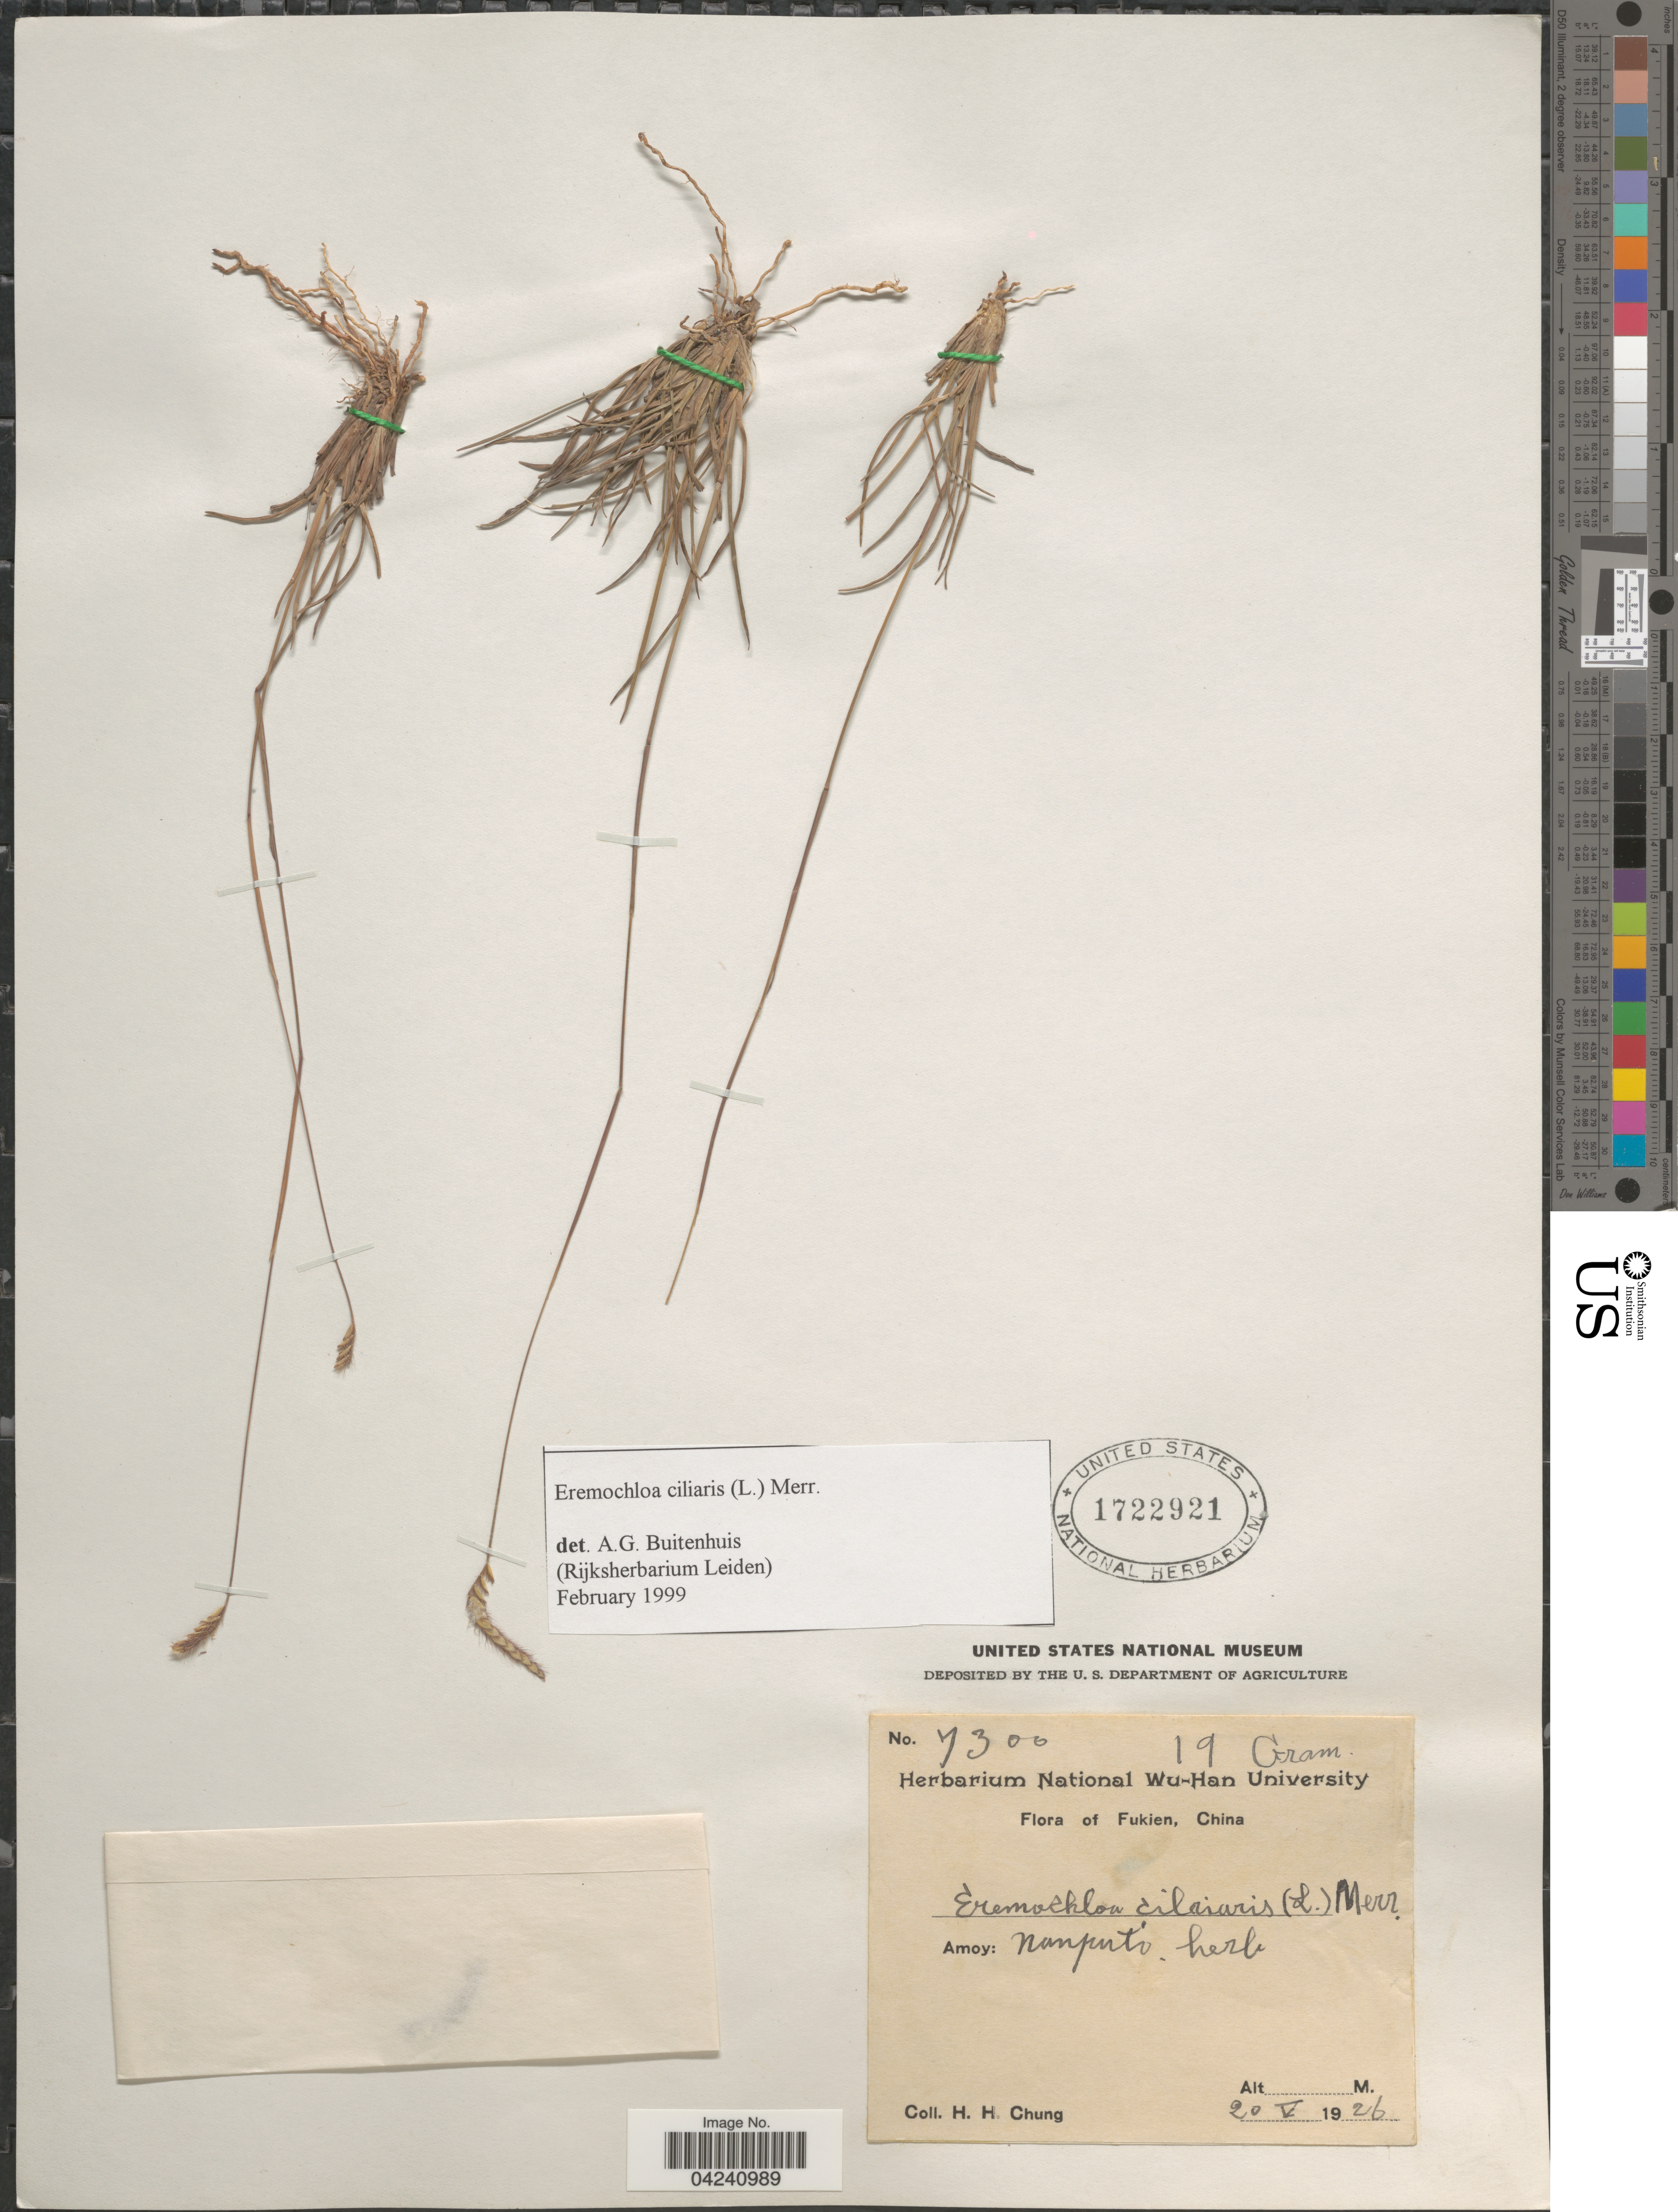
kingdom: Plantae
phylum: Tracheophyta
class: Liliopsida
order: Poales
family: Poaceae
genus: Eremochloa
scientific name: Eremochloa ciliaris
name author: (L.) Merr.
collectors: H. Chung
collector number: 7300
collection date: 1926-05-20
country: China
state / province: Fujian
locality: Fukien. Amoy: Nanputo.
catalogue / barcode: US 1722921